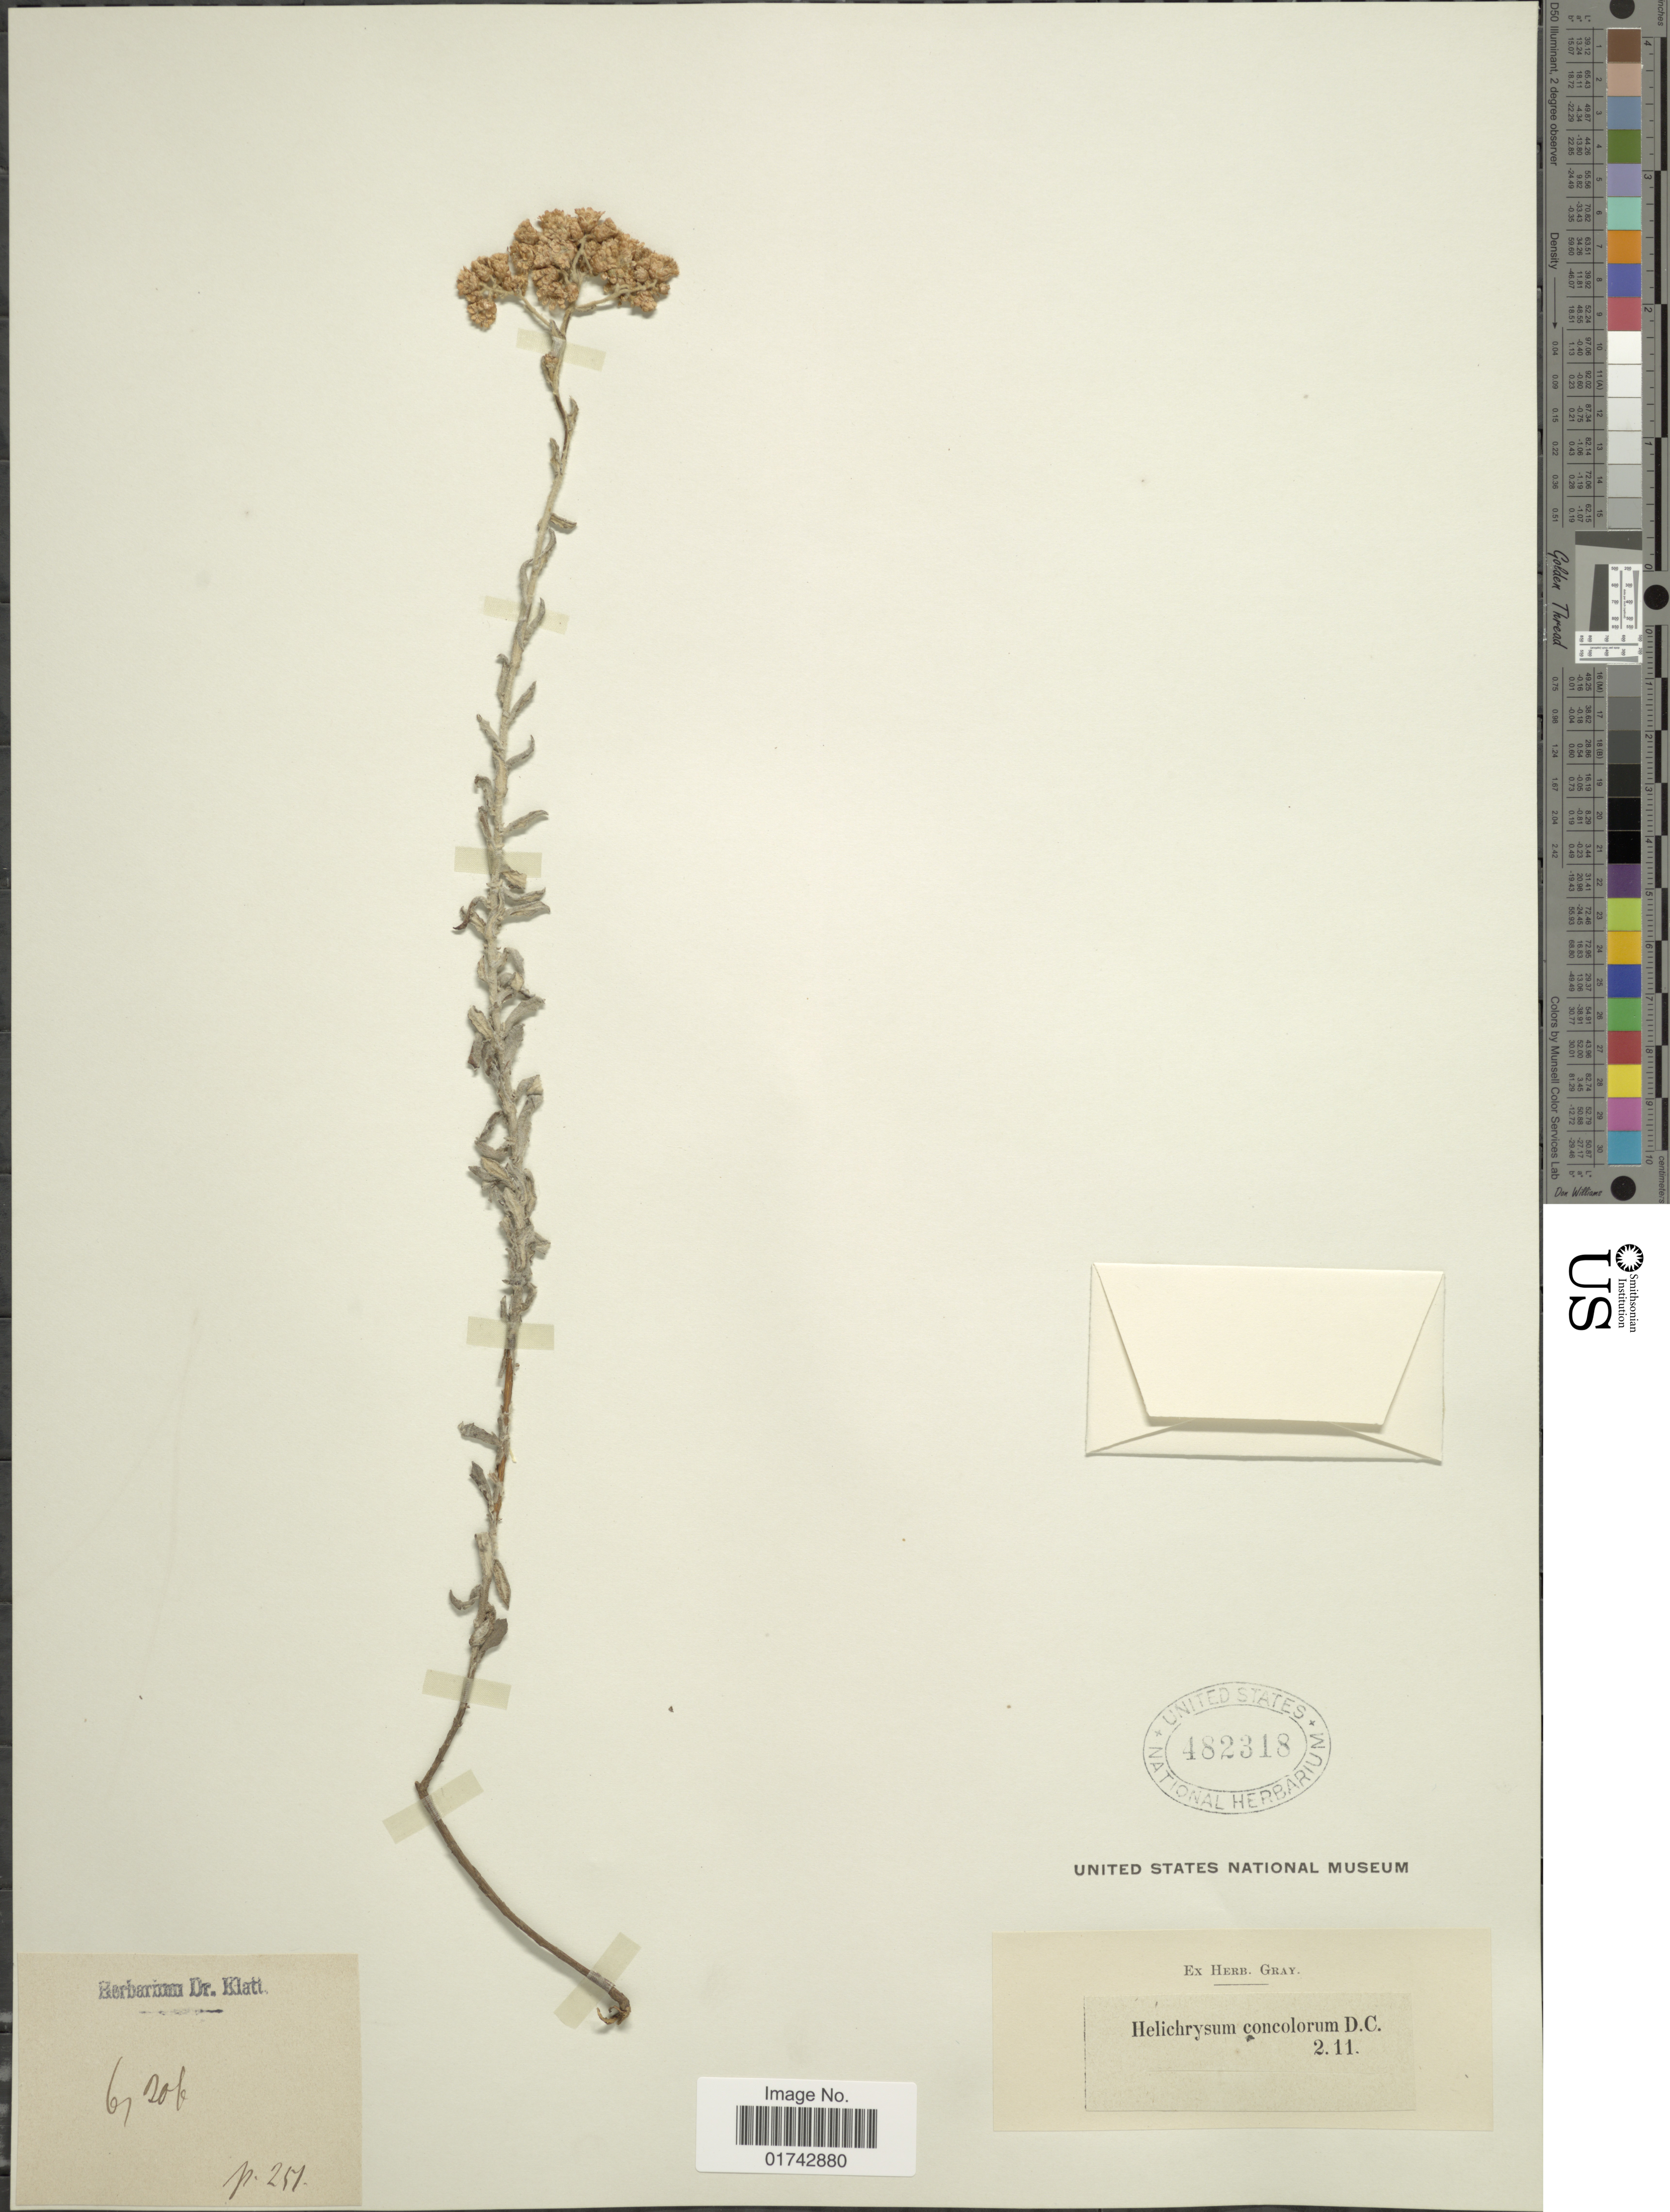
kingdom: Plantae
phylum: Tracheophyta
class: Magnoliopsida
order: Asterales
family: Asteraceae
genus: Helichrysum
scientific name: Helichrysum concolorum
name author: DC.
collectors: ex herb. Dr. Klatt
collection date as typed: Transcribed d/m/y: 20/6/61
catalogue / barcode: US 482318